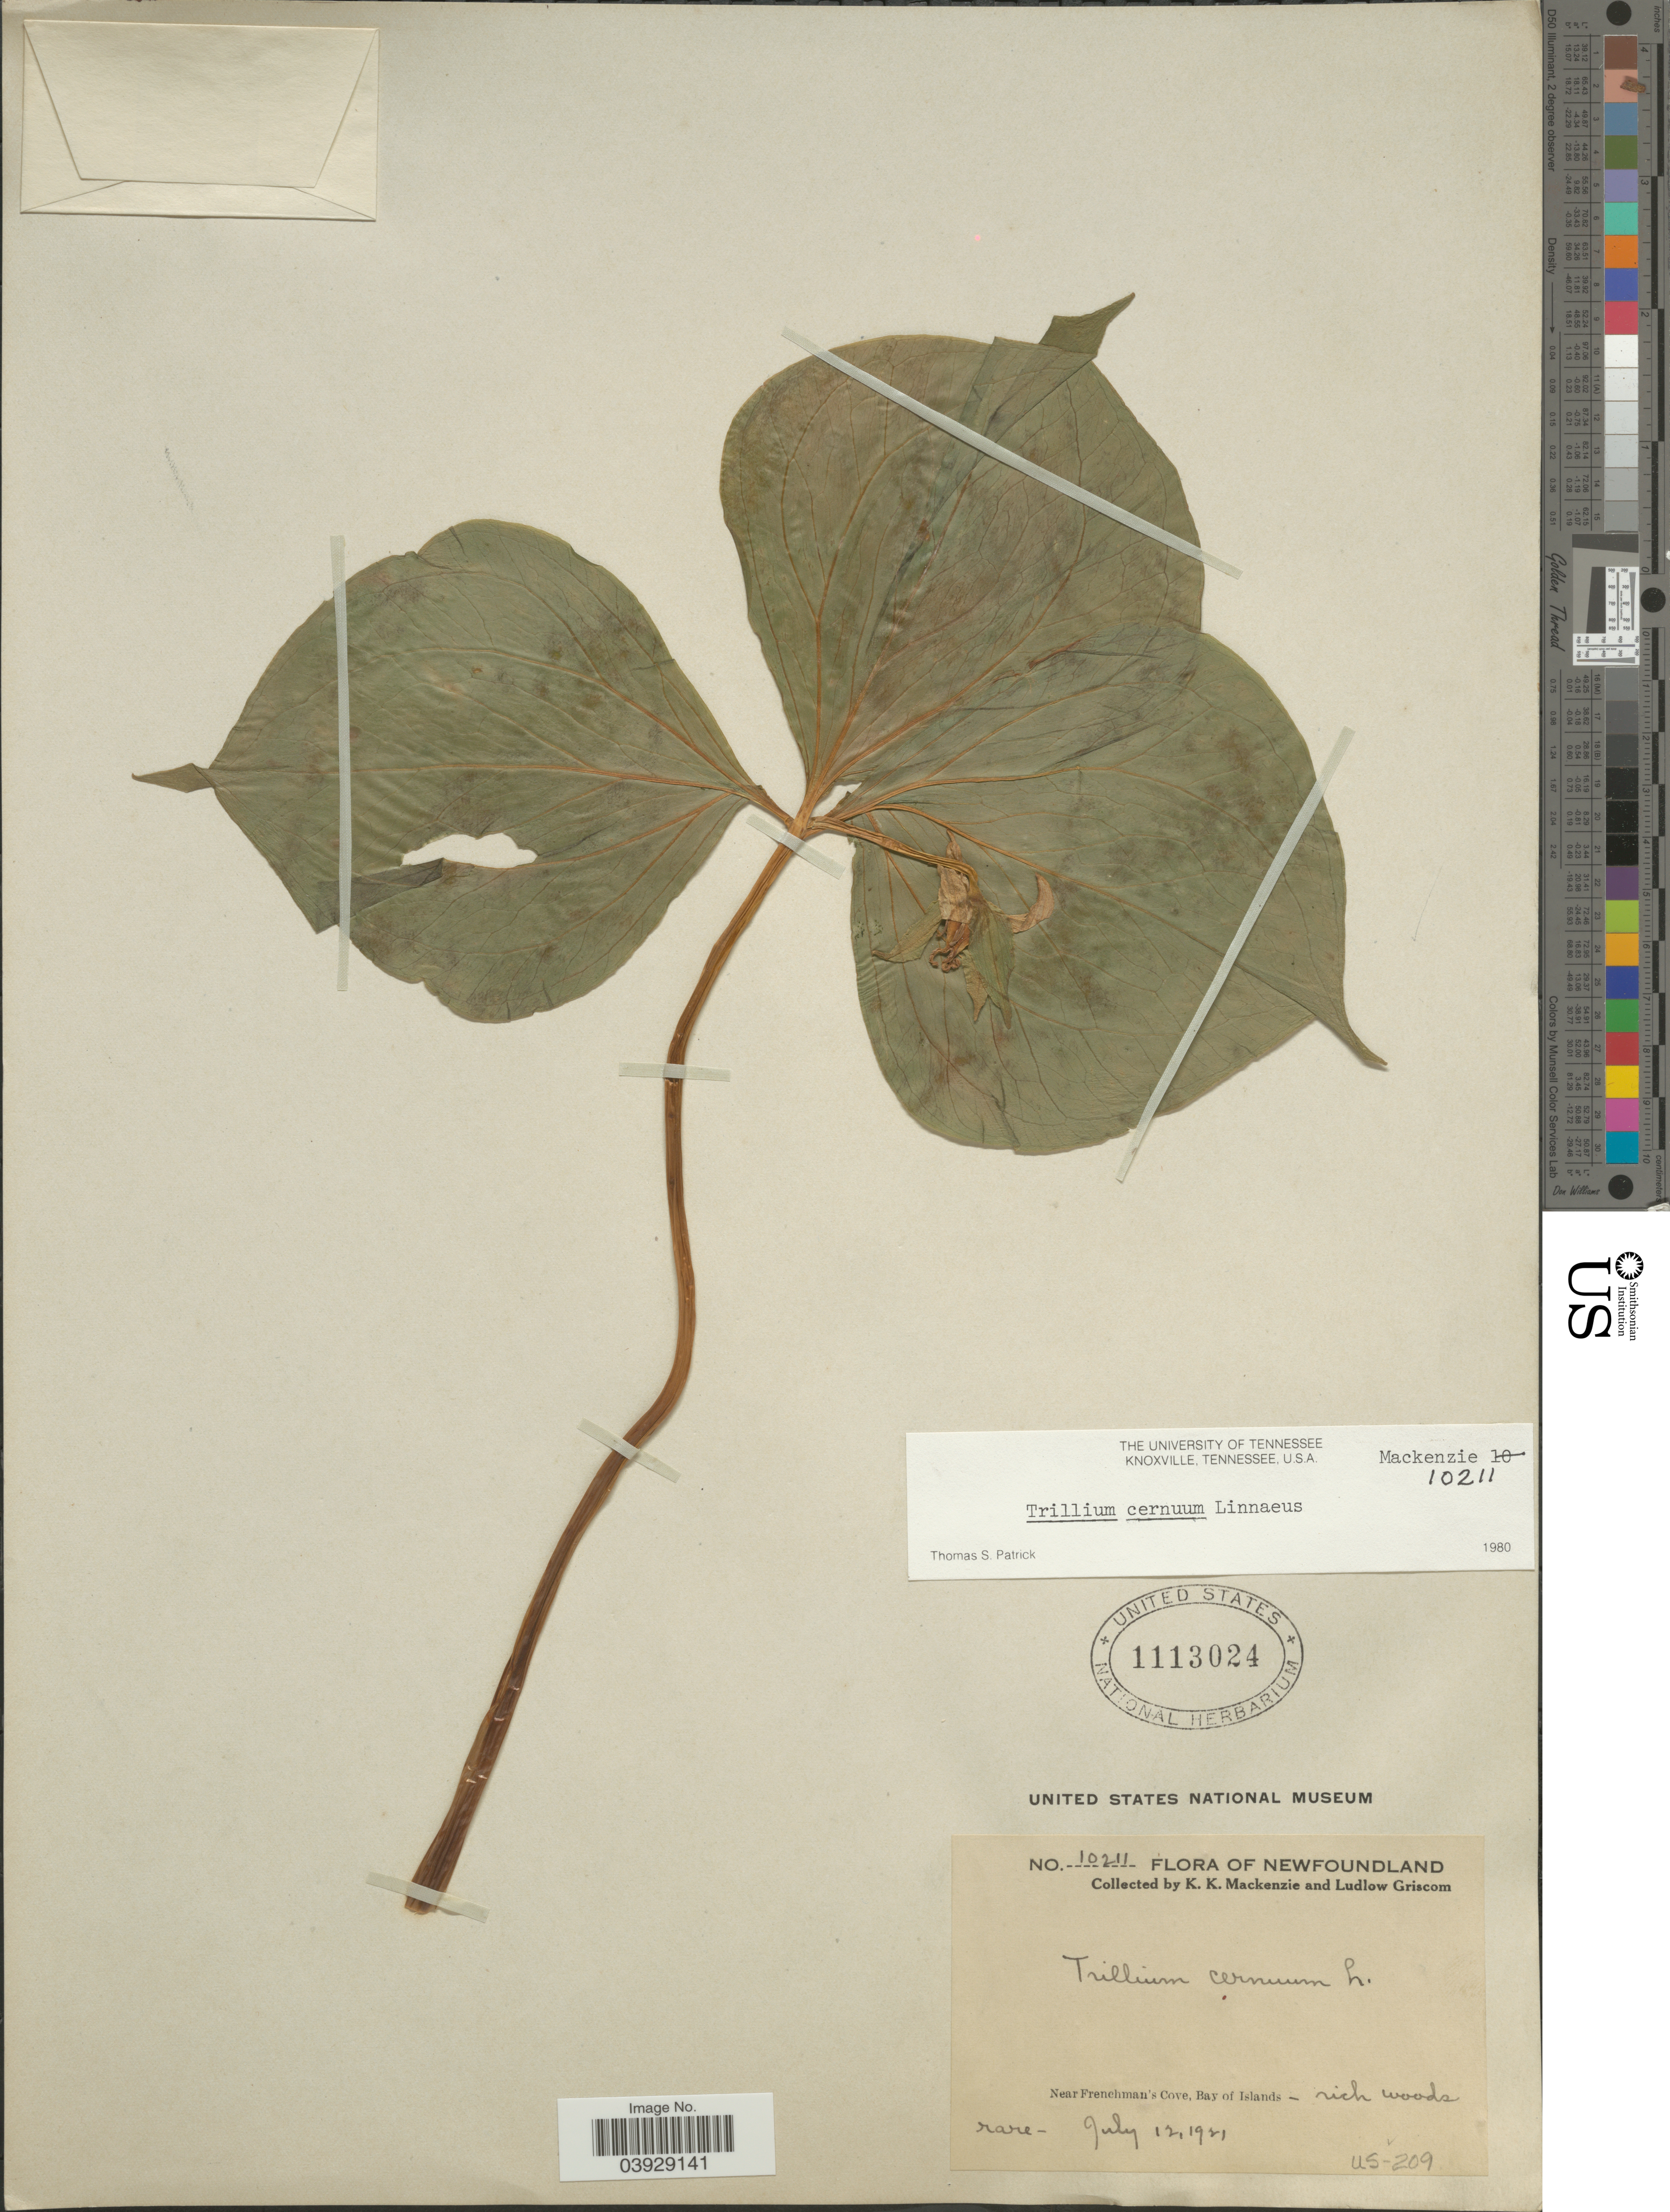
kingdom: Plantae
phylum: Tracheophyta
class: Liliopsida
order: Liliales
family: Melanthiaceae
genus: Trillium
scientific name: Trillium cernuum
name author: L.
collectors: K. K. Mackenzie & L. Griscom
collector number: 10211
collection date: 1921-07-12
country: Canada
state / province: Newfoundland and Labrador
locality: Near Frenchman's Cove, Bay of Islands.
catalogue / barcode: US 1113024